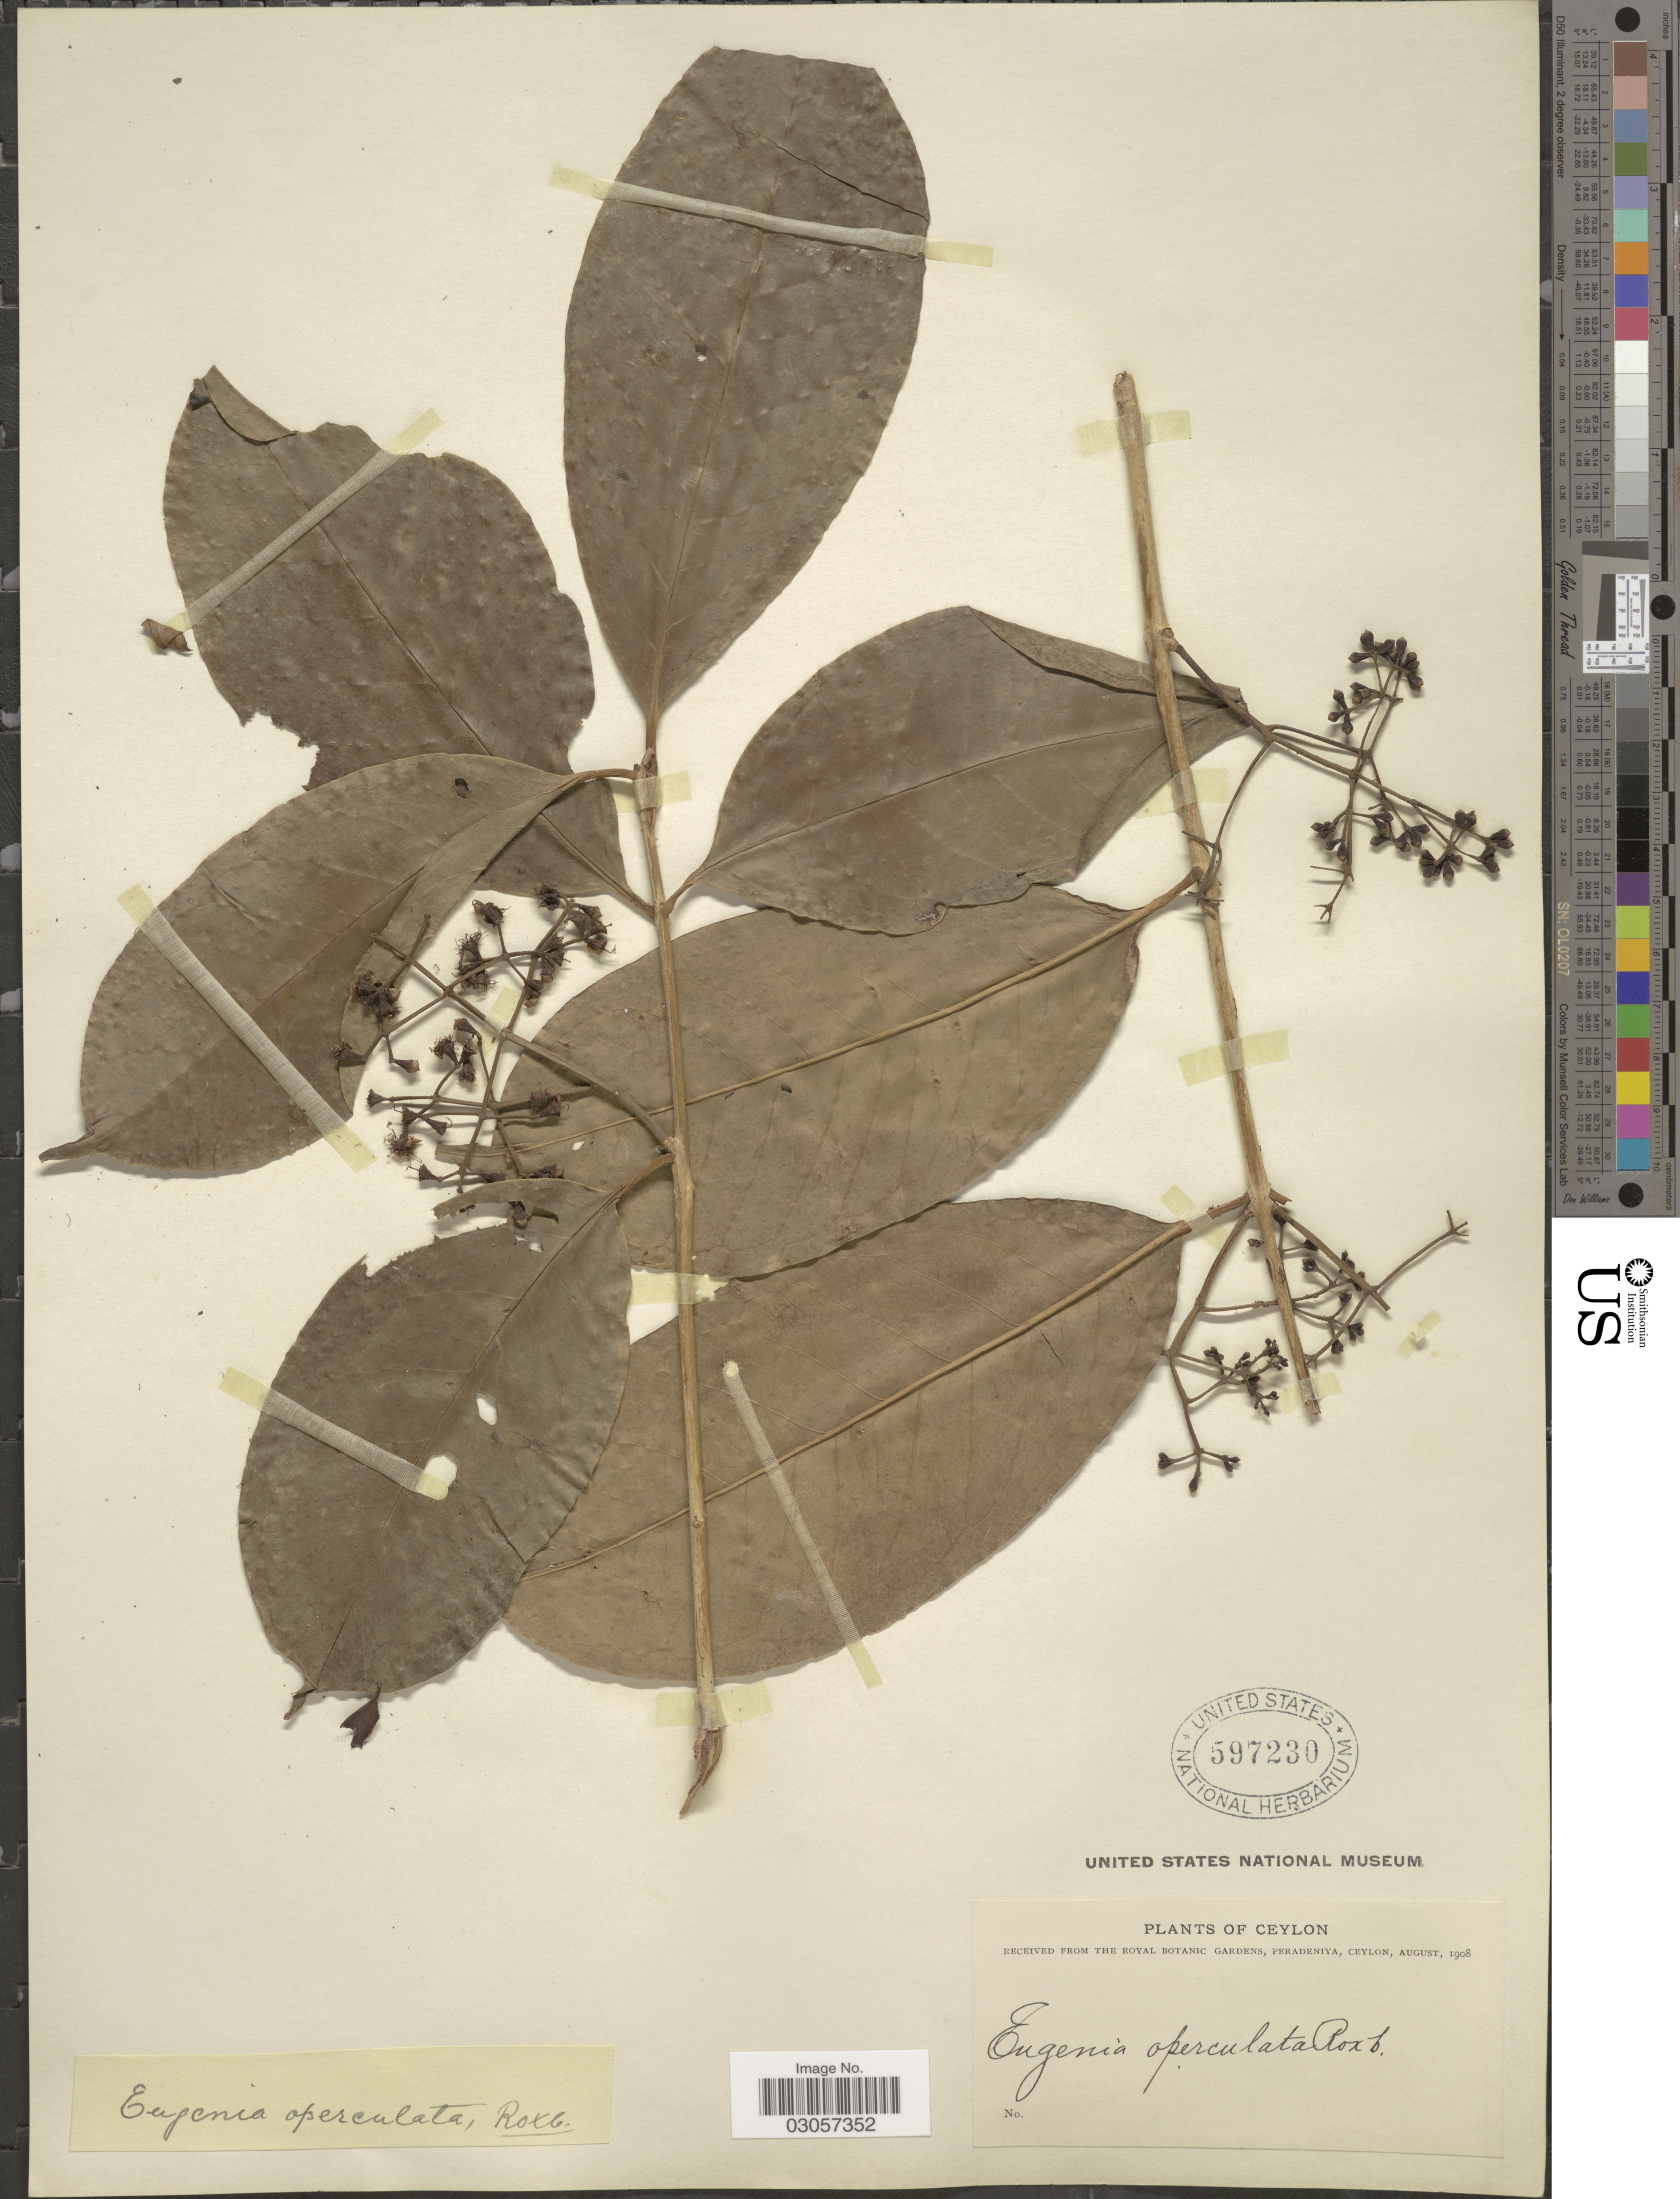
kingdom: Plantae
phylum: Tracheophyta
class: Magnoliopsida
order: Myrtales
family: Myrtaceae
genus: Syzygium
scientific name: Syzygium nervosum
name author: DC.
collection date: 1908-08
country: Sri Lanka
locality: Ceylon.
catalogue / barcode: US 597230